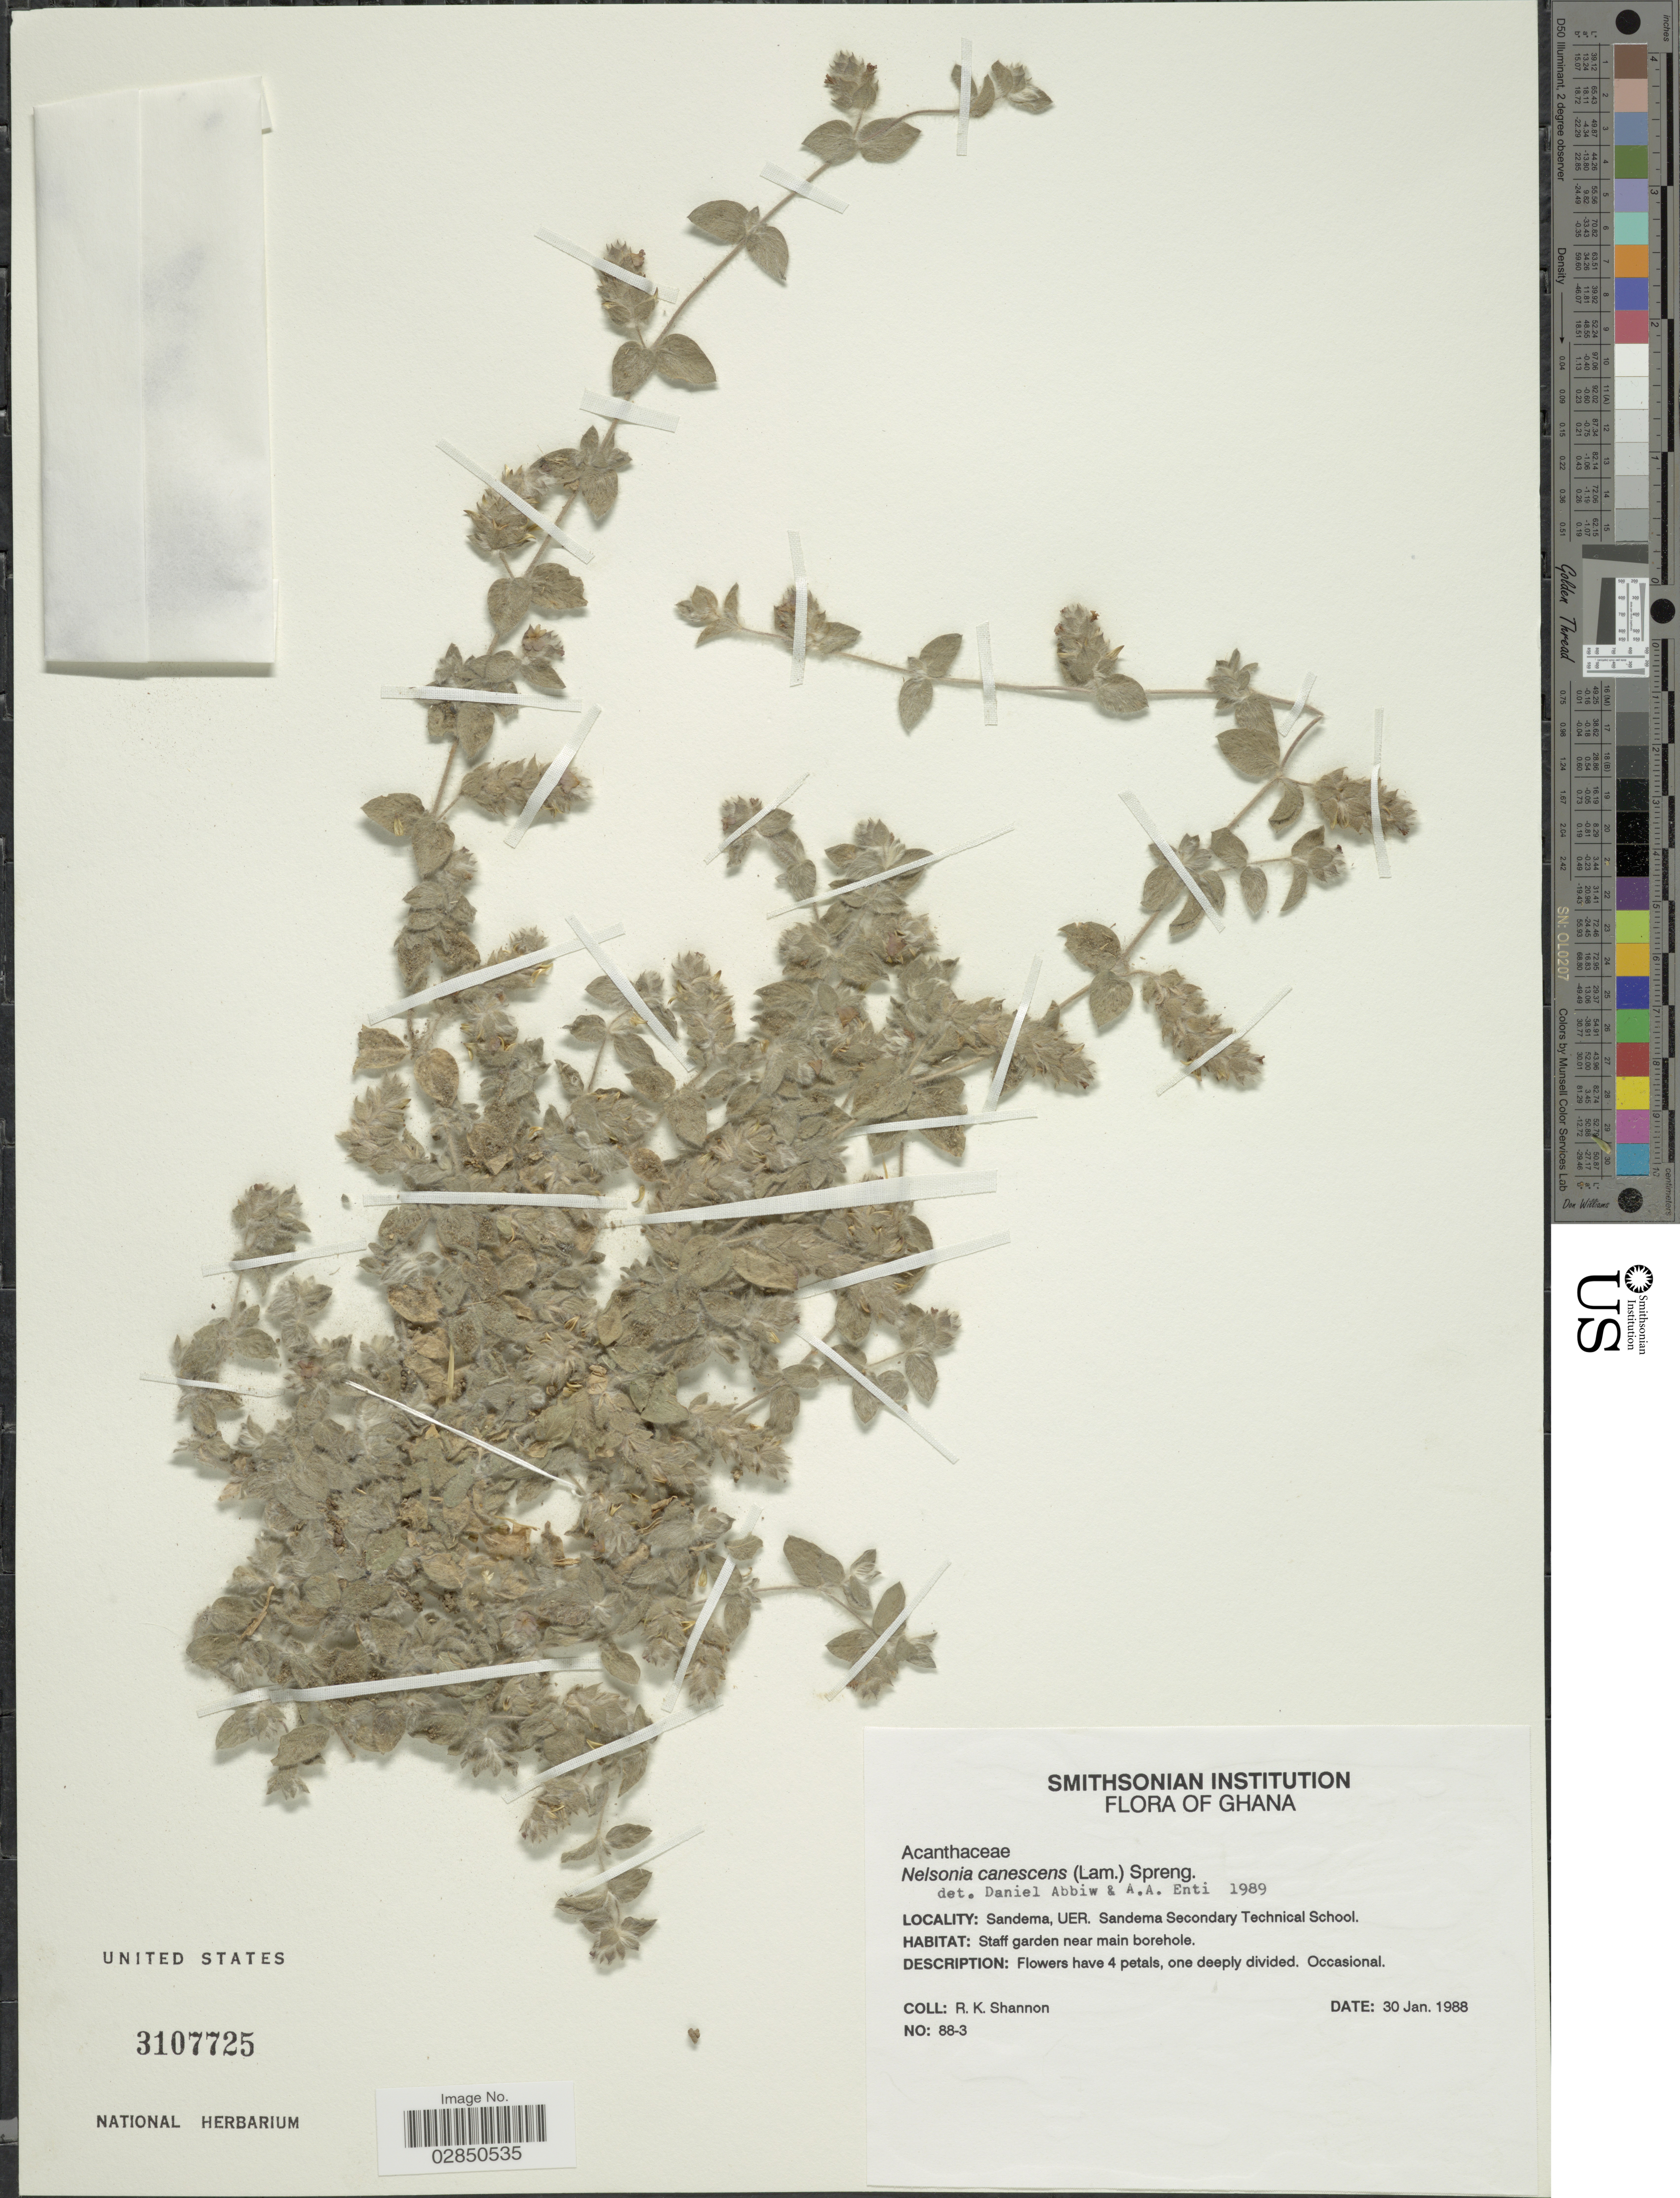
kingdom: Plantae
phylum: Tracheophyta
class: Magnoliopsida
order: Lamiales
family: Acanthaceae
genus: Nelsonia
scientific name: Nelsonia canescens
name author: (Lam.) Spreng.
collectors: R. Shannon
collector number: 88-3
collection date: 1988-01-30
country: Ghana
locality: Sandema, UER, Sandema Secondary Technical School, Staff garden near main borehole.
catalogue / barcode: US 3107725